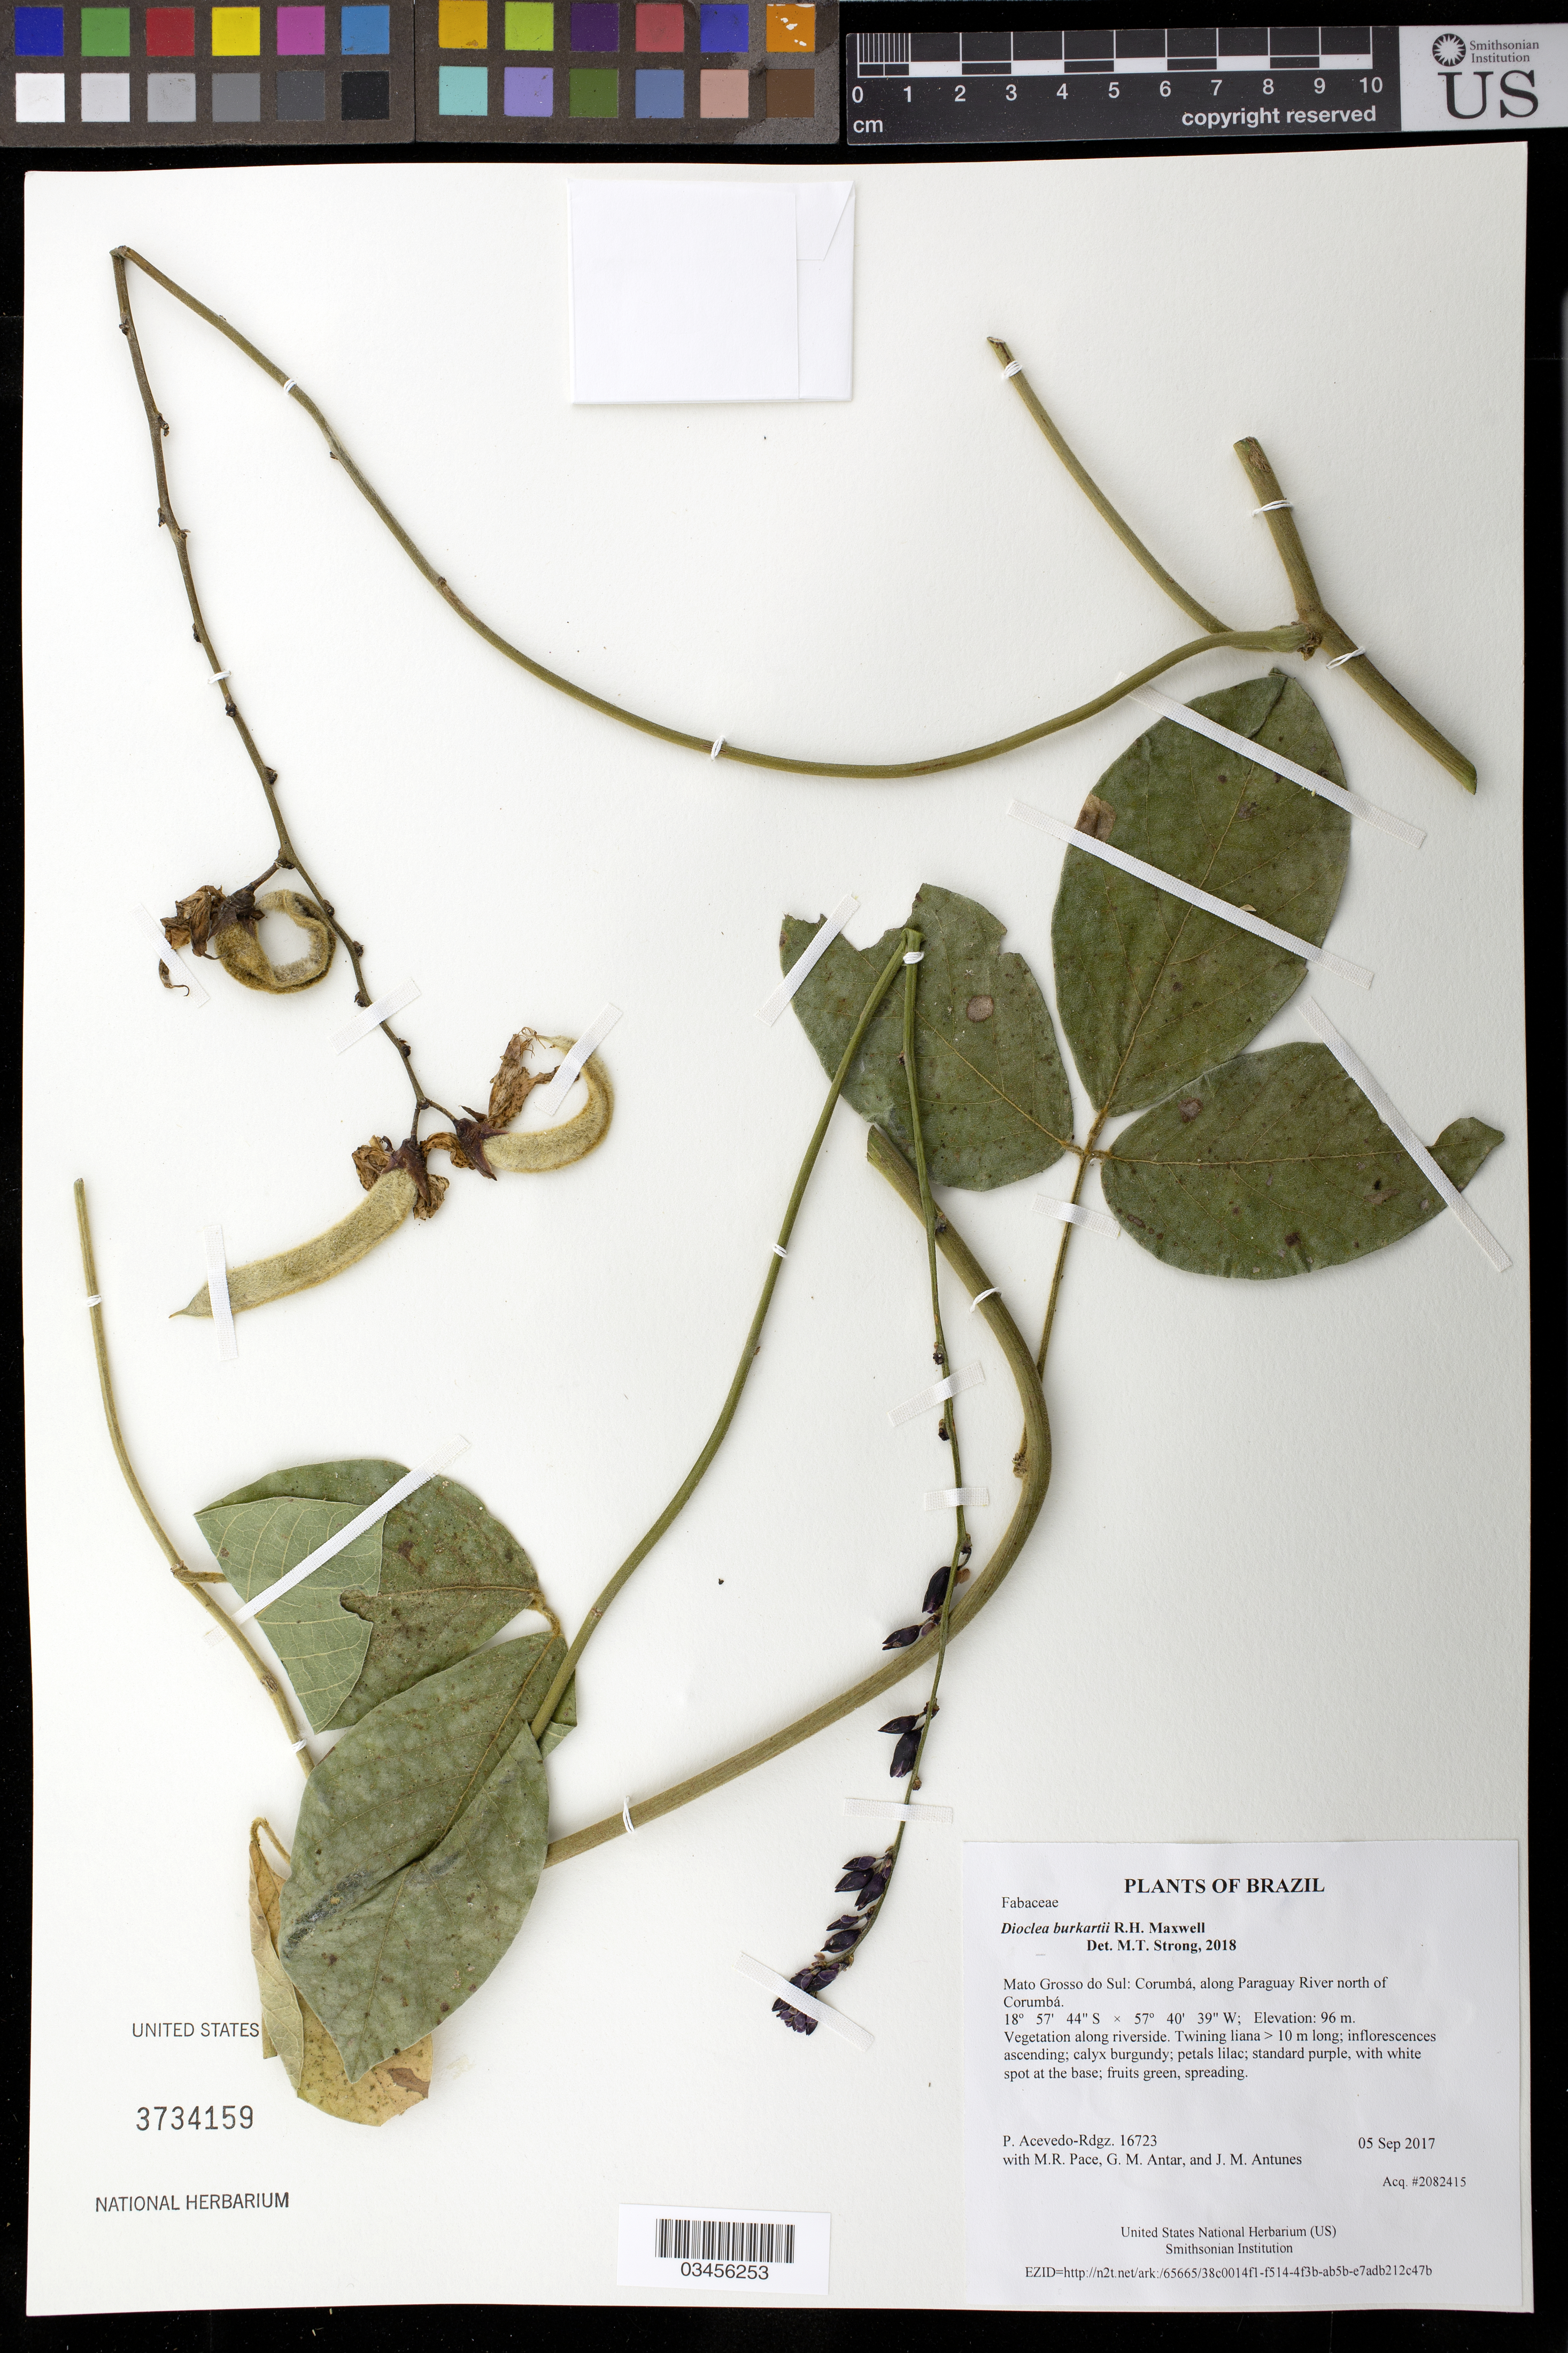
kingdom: Plantae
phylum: Tracheophyta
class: Magnoliopsida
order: Fabales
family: Fabaceae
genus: Dioclea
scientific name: Dioclea burkartii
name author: R.H. Maxwell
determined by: Strong, Mark T., (BOT), Smithsonian Institution - National Museum of Natural History (UNITED STATES)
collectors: P. Acevedo-Rodr., M. R. Pace, G. M. Antar & J. M. Antunes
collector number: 16723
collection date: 2017-09-05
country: Brazil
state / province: Mato Grosso do Sul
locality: Corumbá, along Paraguay River north of Corumbá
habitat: Vegetation along riverside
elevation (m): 96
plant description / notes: US, NY, MO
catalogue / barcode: US 3734159